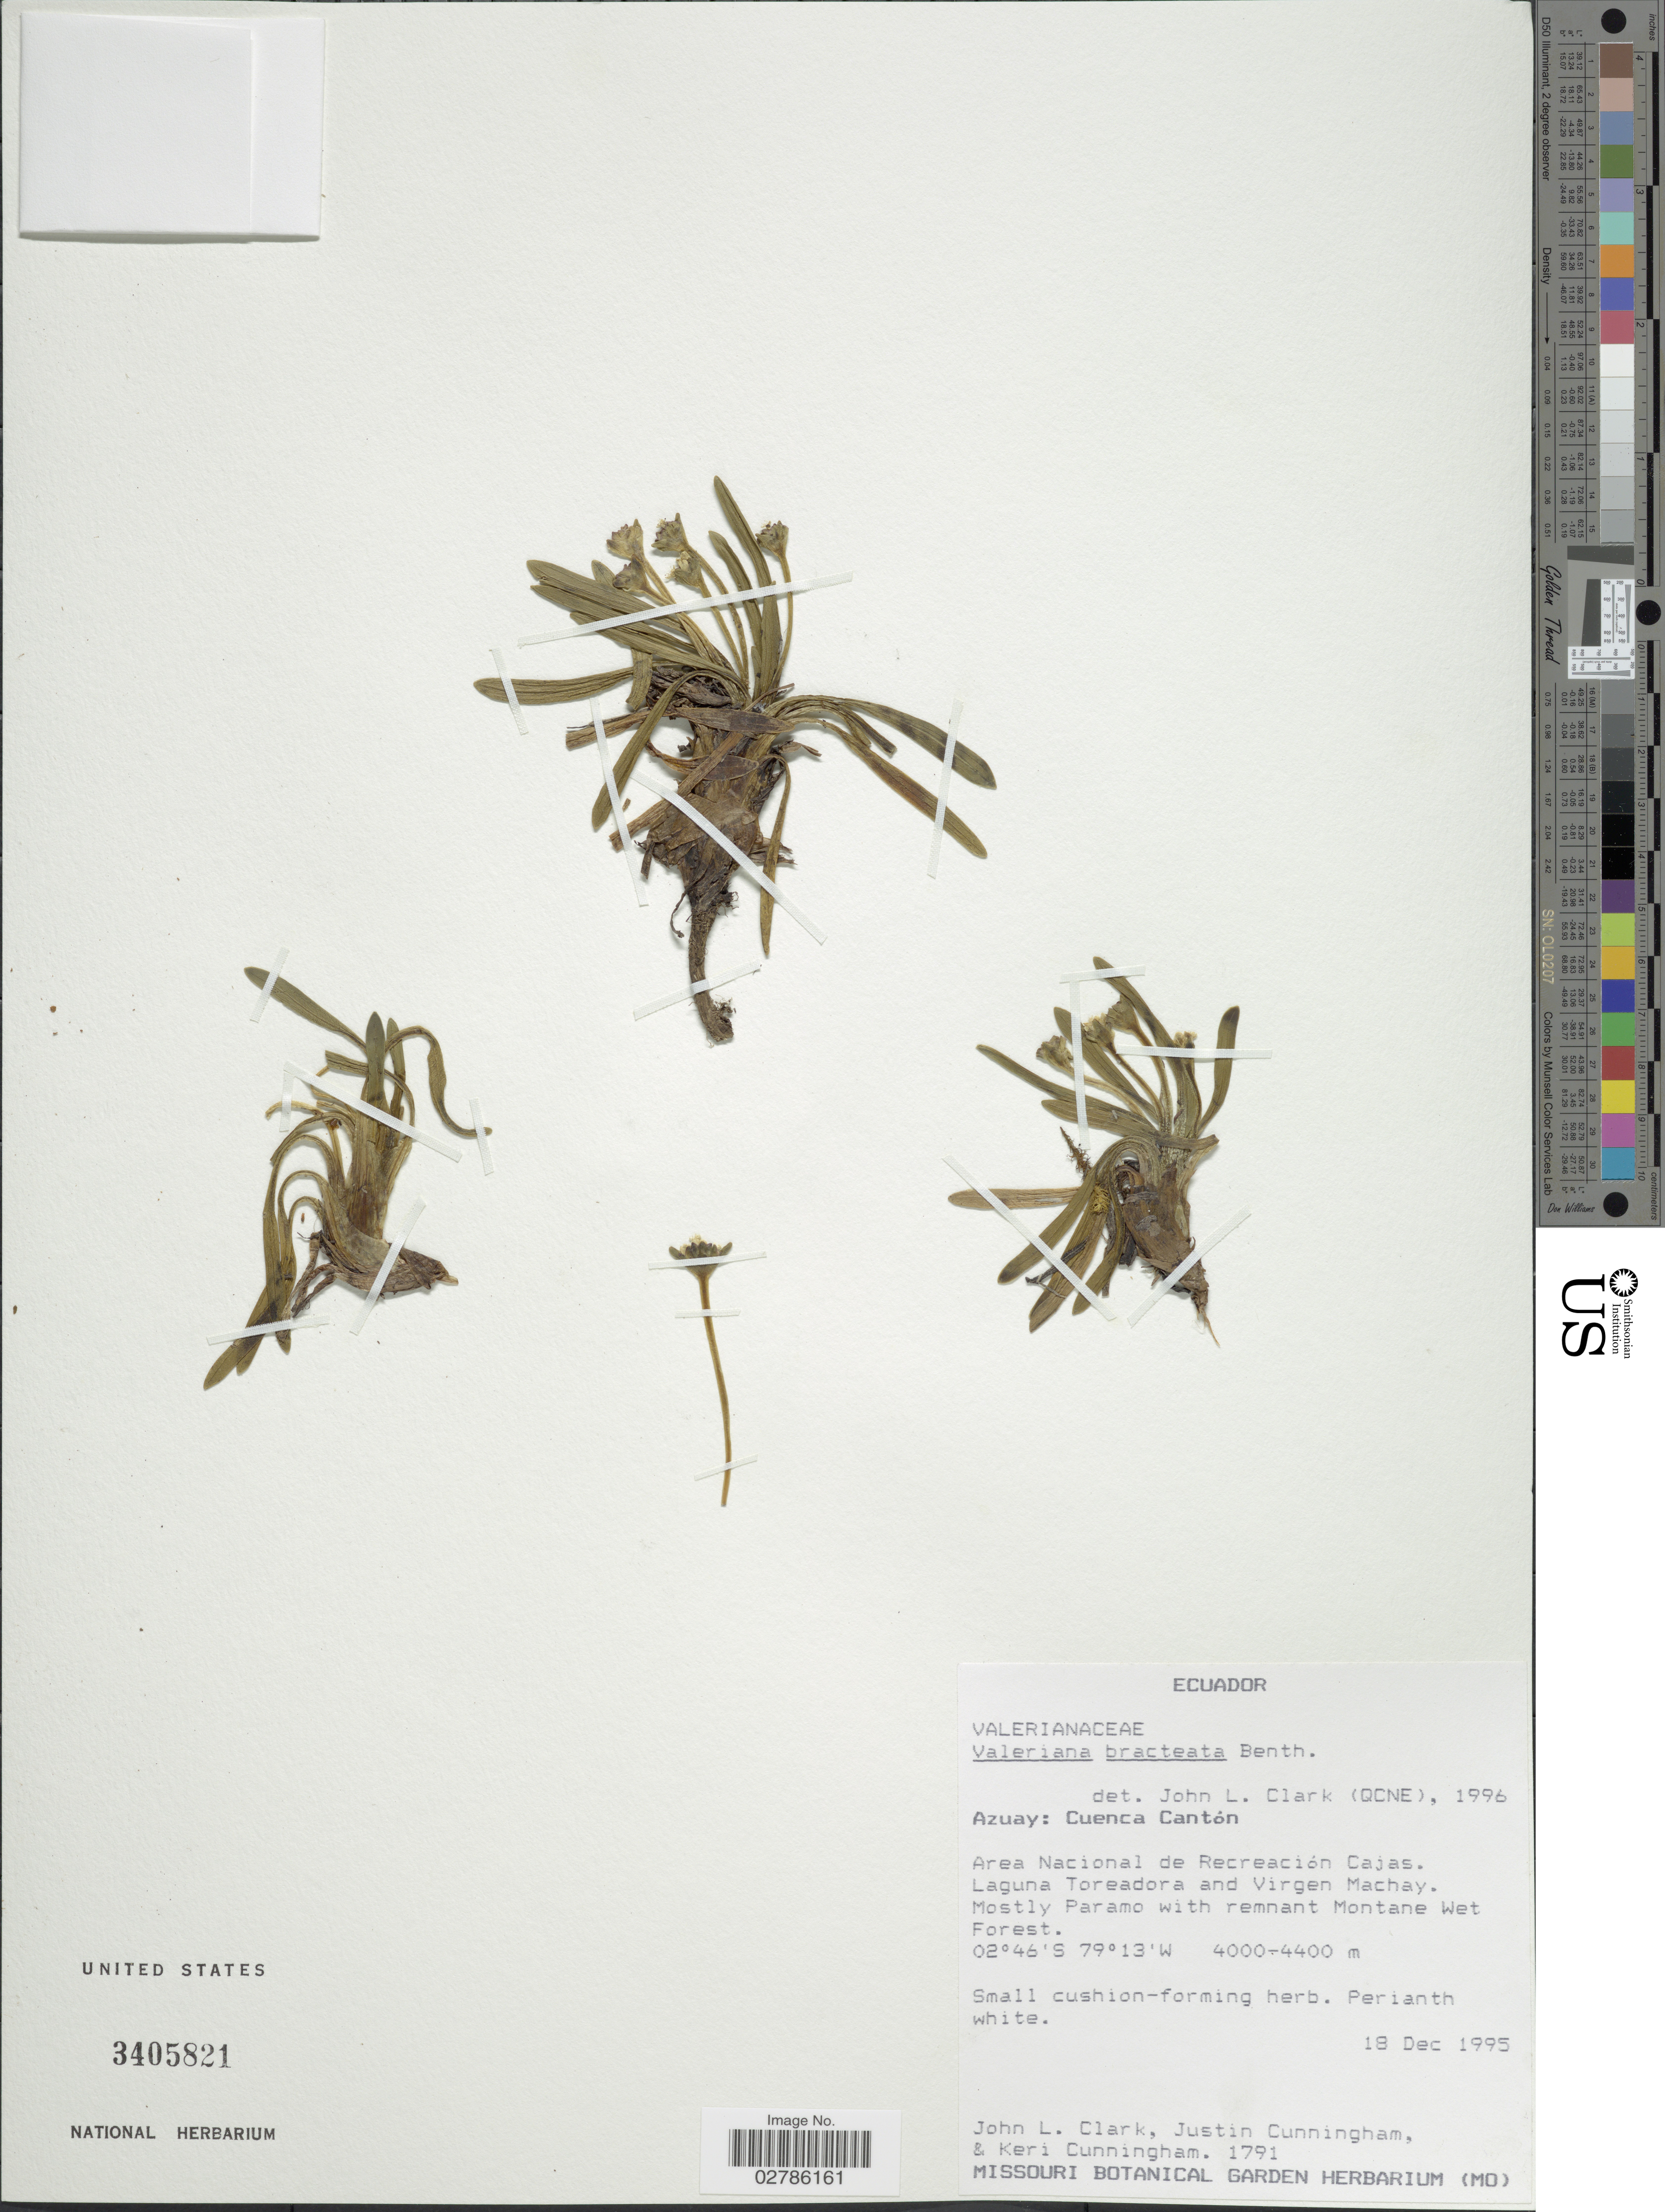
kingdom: Plantae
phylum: Tracheophyta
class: Magnoliopsida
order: Dipsacales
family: Caprifoliaceae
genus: Phyllactis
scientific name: Phyllactis bracteata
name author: (Benth.) Wedd.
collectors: J. L. Clark, J. Cunningham & K. Cunningham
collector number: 1791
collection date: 1995-12-18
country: Ecuador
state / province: Azuay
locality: Cuenca Cantón, Area Nacional de Recreación Cajas, Laguna Toreadora and Virgen Machay.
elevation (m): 4000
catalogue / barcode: US 3405821